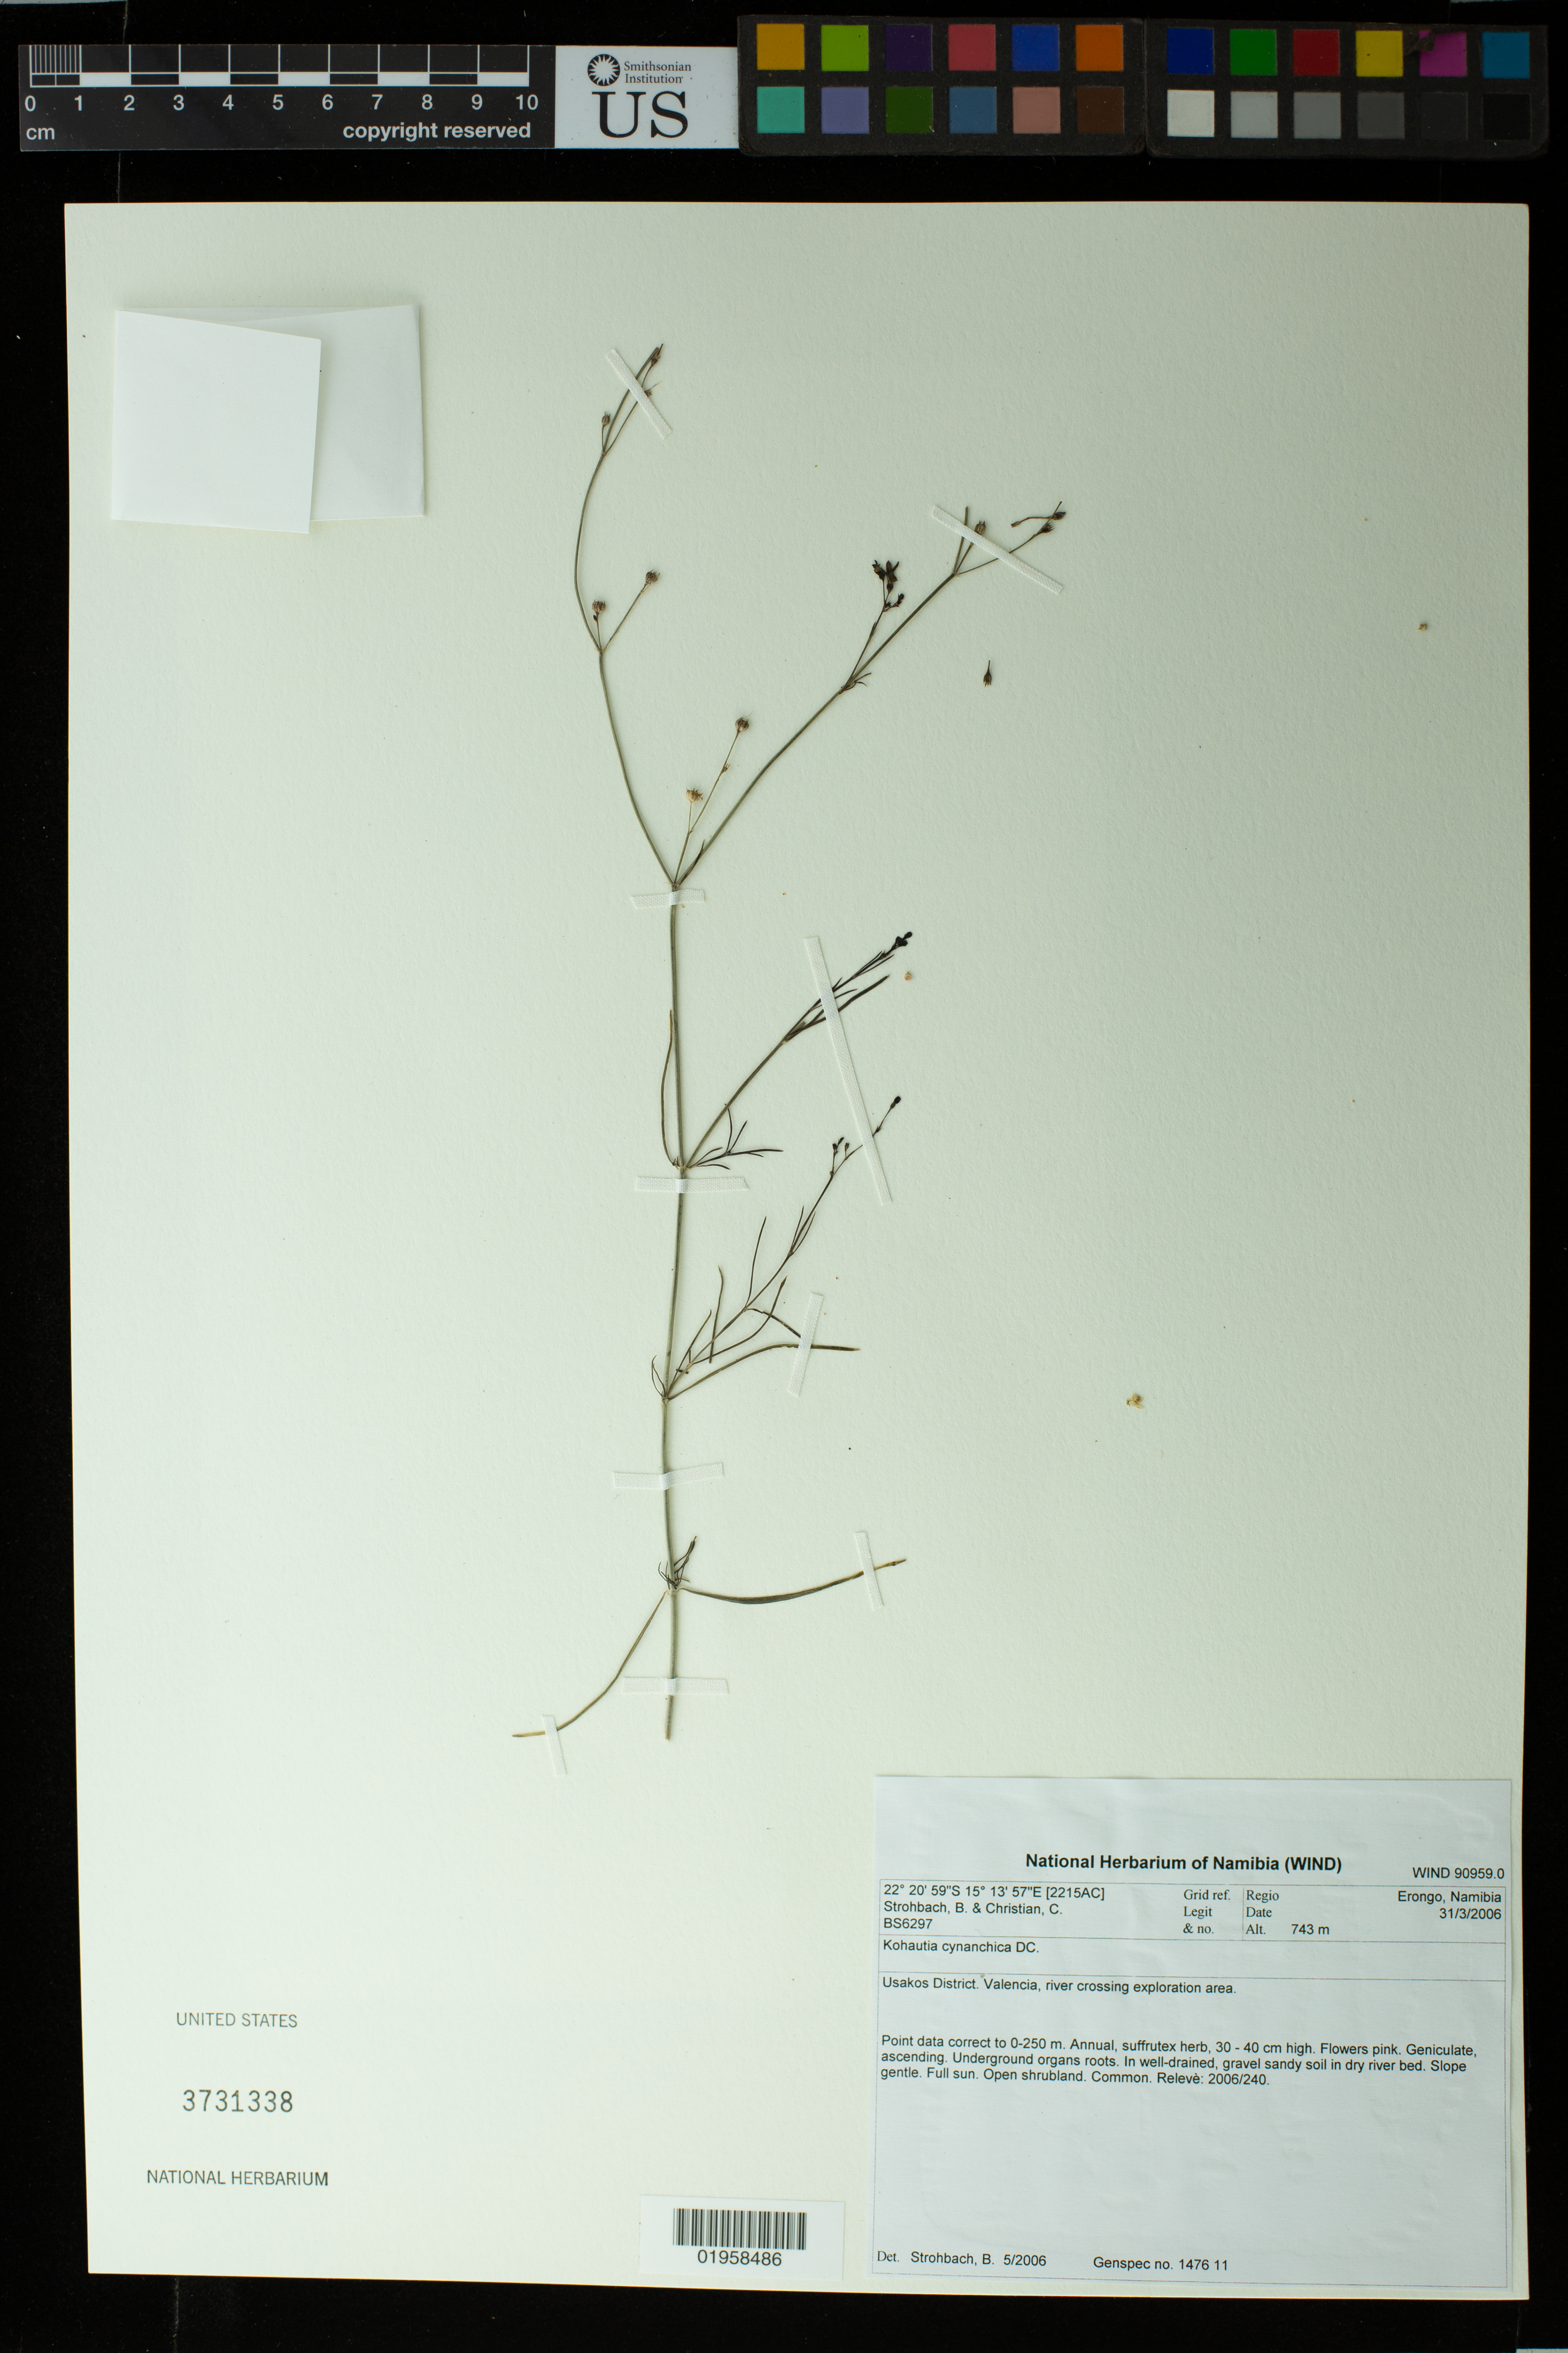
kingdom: Plantae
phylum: Tracheophyta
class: Magnoliopsida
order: Gentianales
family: Rubiaceae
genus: Kohautia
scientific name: Kohautia cynanchica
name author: DC.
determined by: Strohbach, B. J.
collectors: B. Strohbach & C. Christian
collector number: BS6297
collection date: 2006-03-31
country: Namibia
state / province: Erongo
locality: Usakos District. Valencia, river crossing exploration area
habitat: In well-drained, gravel sandy soil in dry river bed. Slope gentle, Full sun. Open shrubland. Common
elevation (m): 743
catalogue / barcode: US 3731338